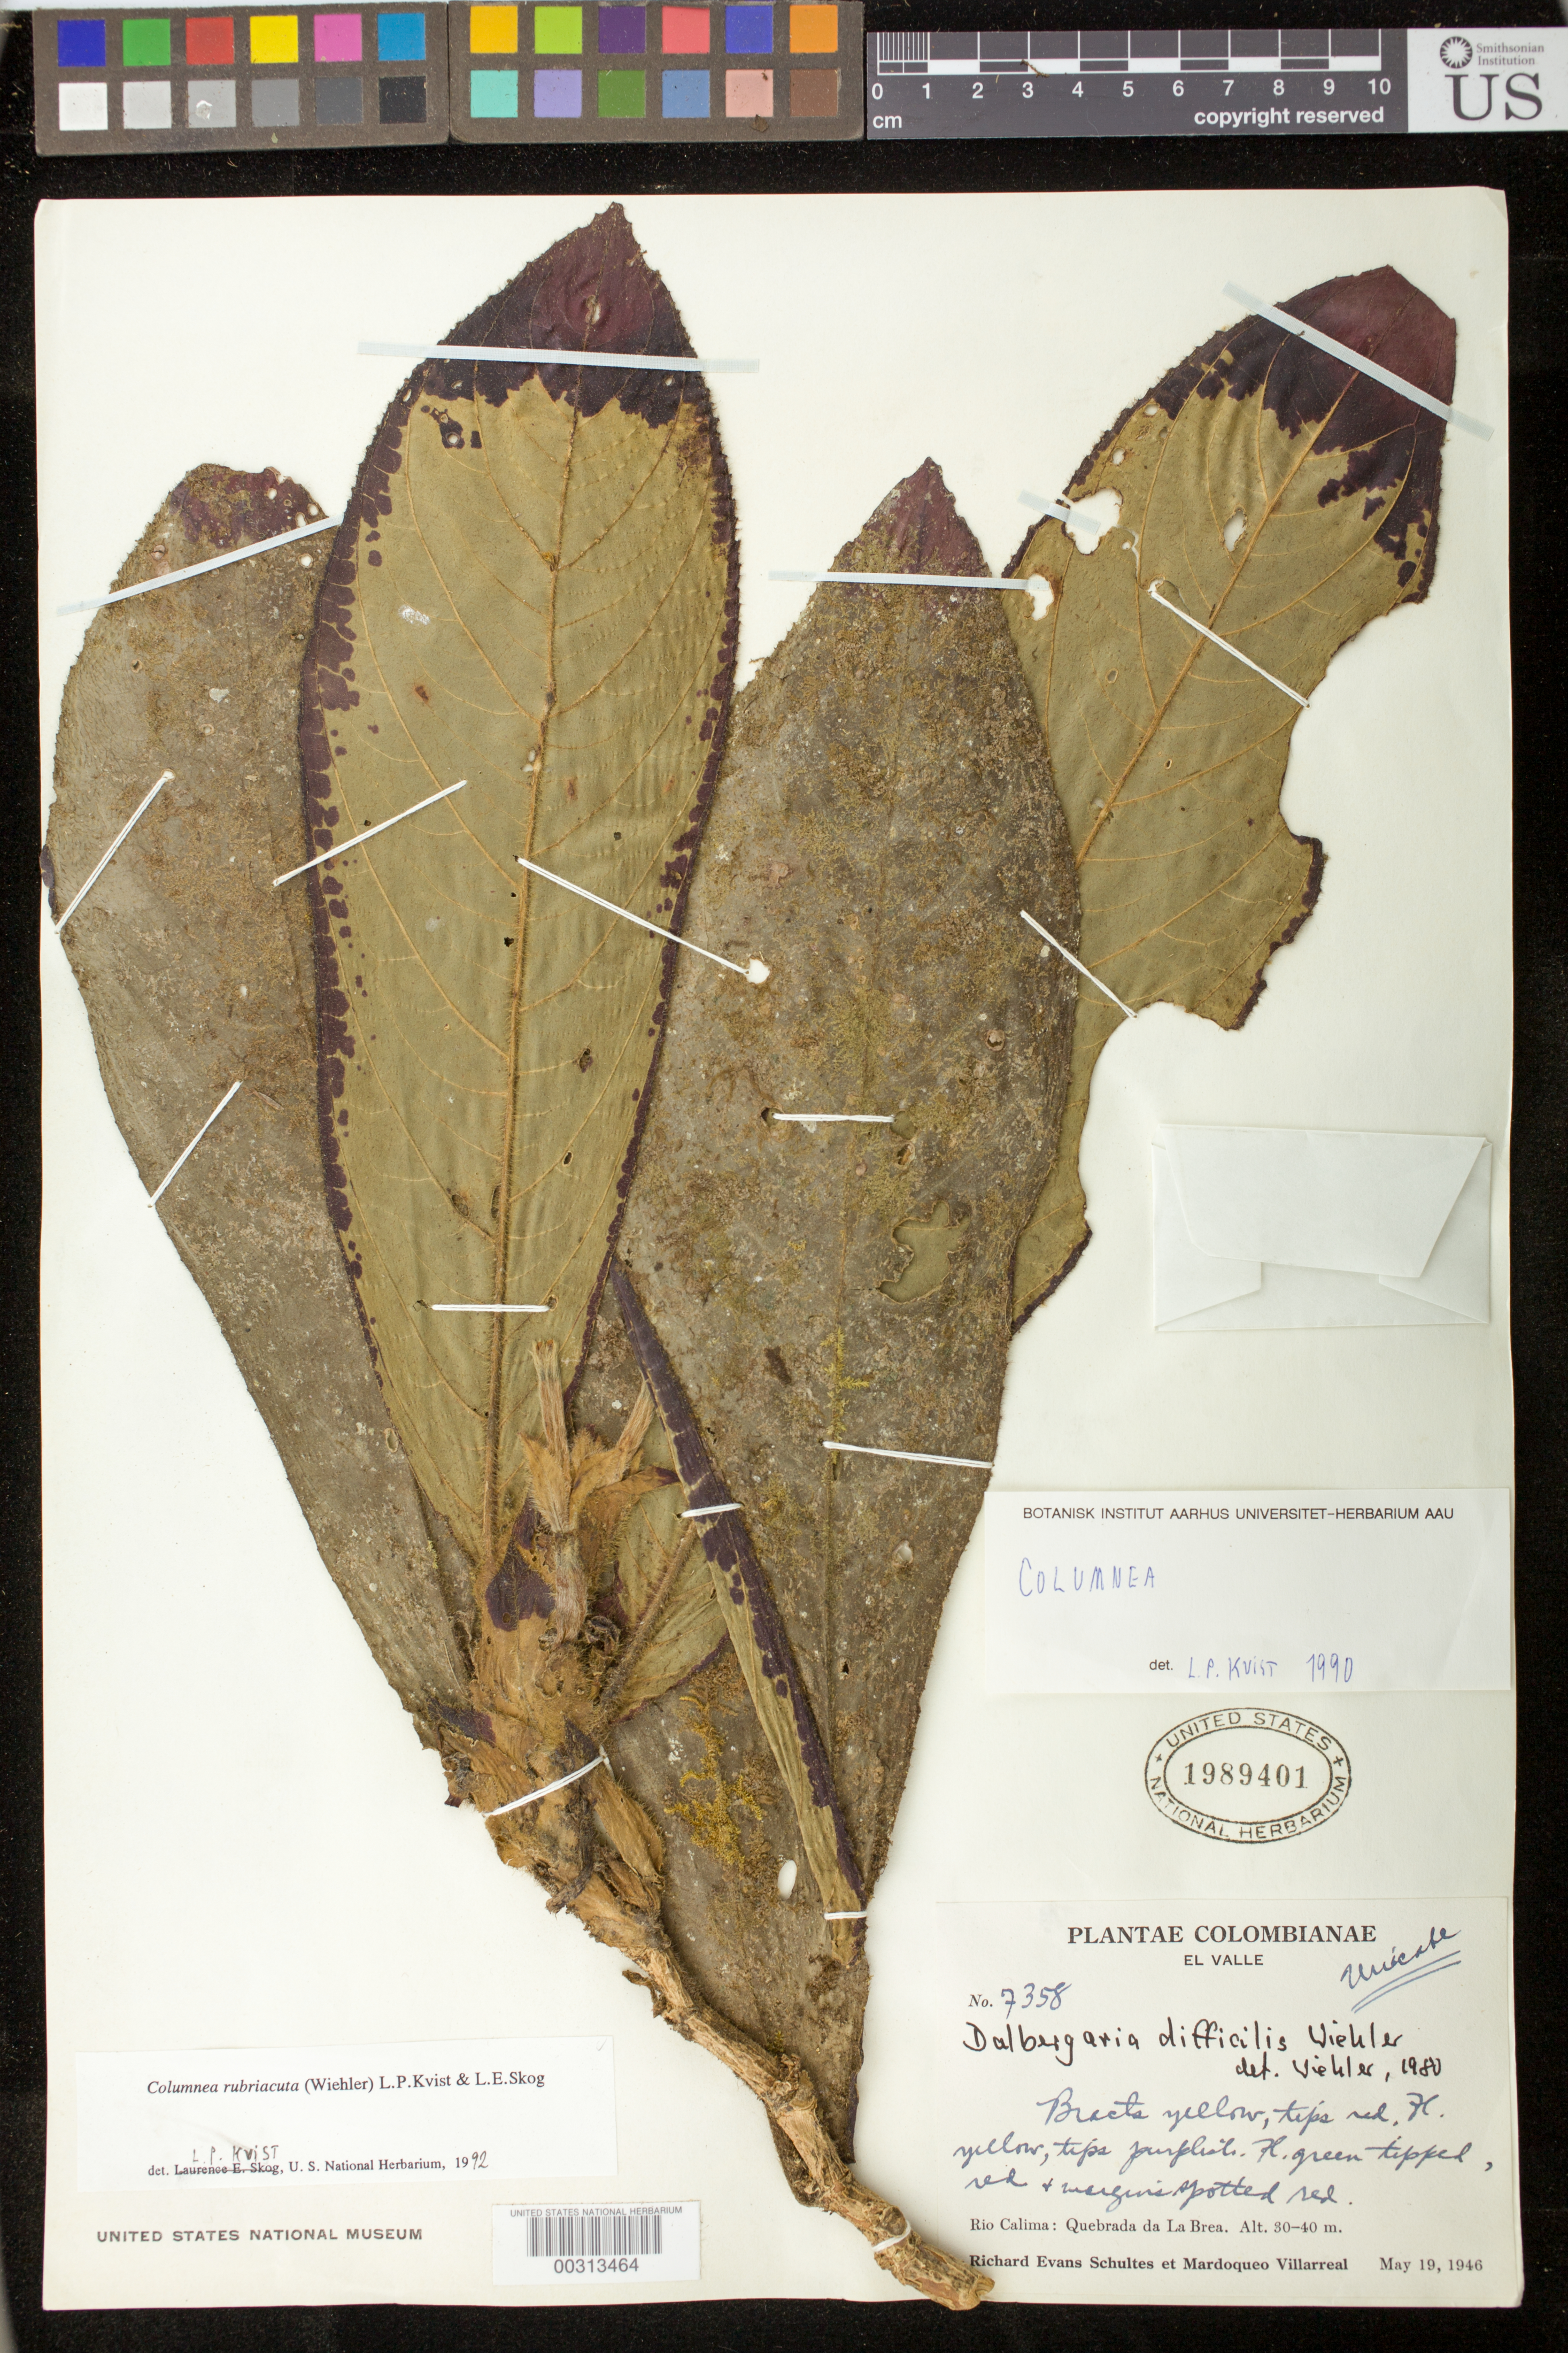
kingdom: Plantae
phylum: Tracheophyta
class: Magnoliopsida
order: Lamiales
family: Gesneriaceae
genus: Columnea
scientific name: Columnea rubriacuta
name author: (Wiehler) L.P. Kvist & L.E. Skog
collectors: R. E. Schultes & M. Villarreal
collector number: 7358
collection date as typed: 19 May 1946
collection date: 1946-05-19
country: Colombia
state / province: Valle del Cauca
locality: El Valle, Rio Calima, Quebrada da La Brea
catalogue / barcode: US 1989401